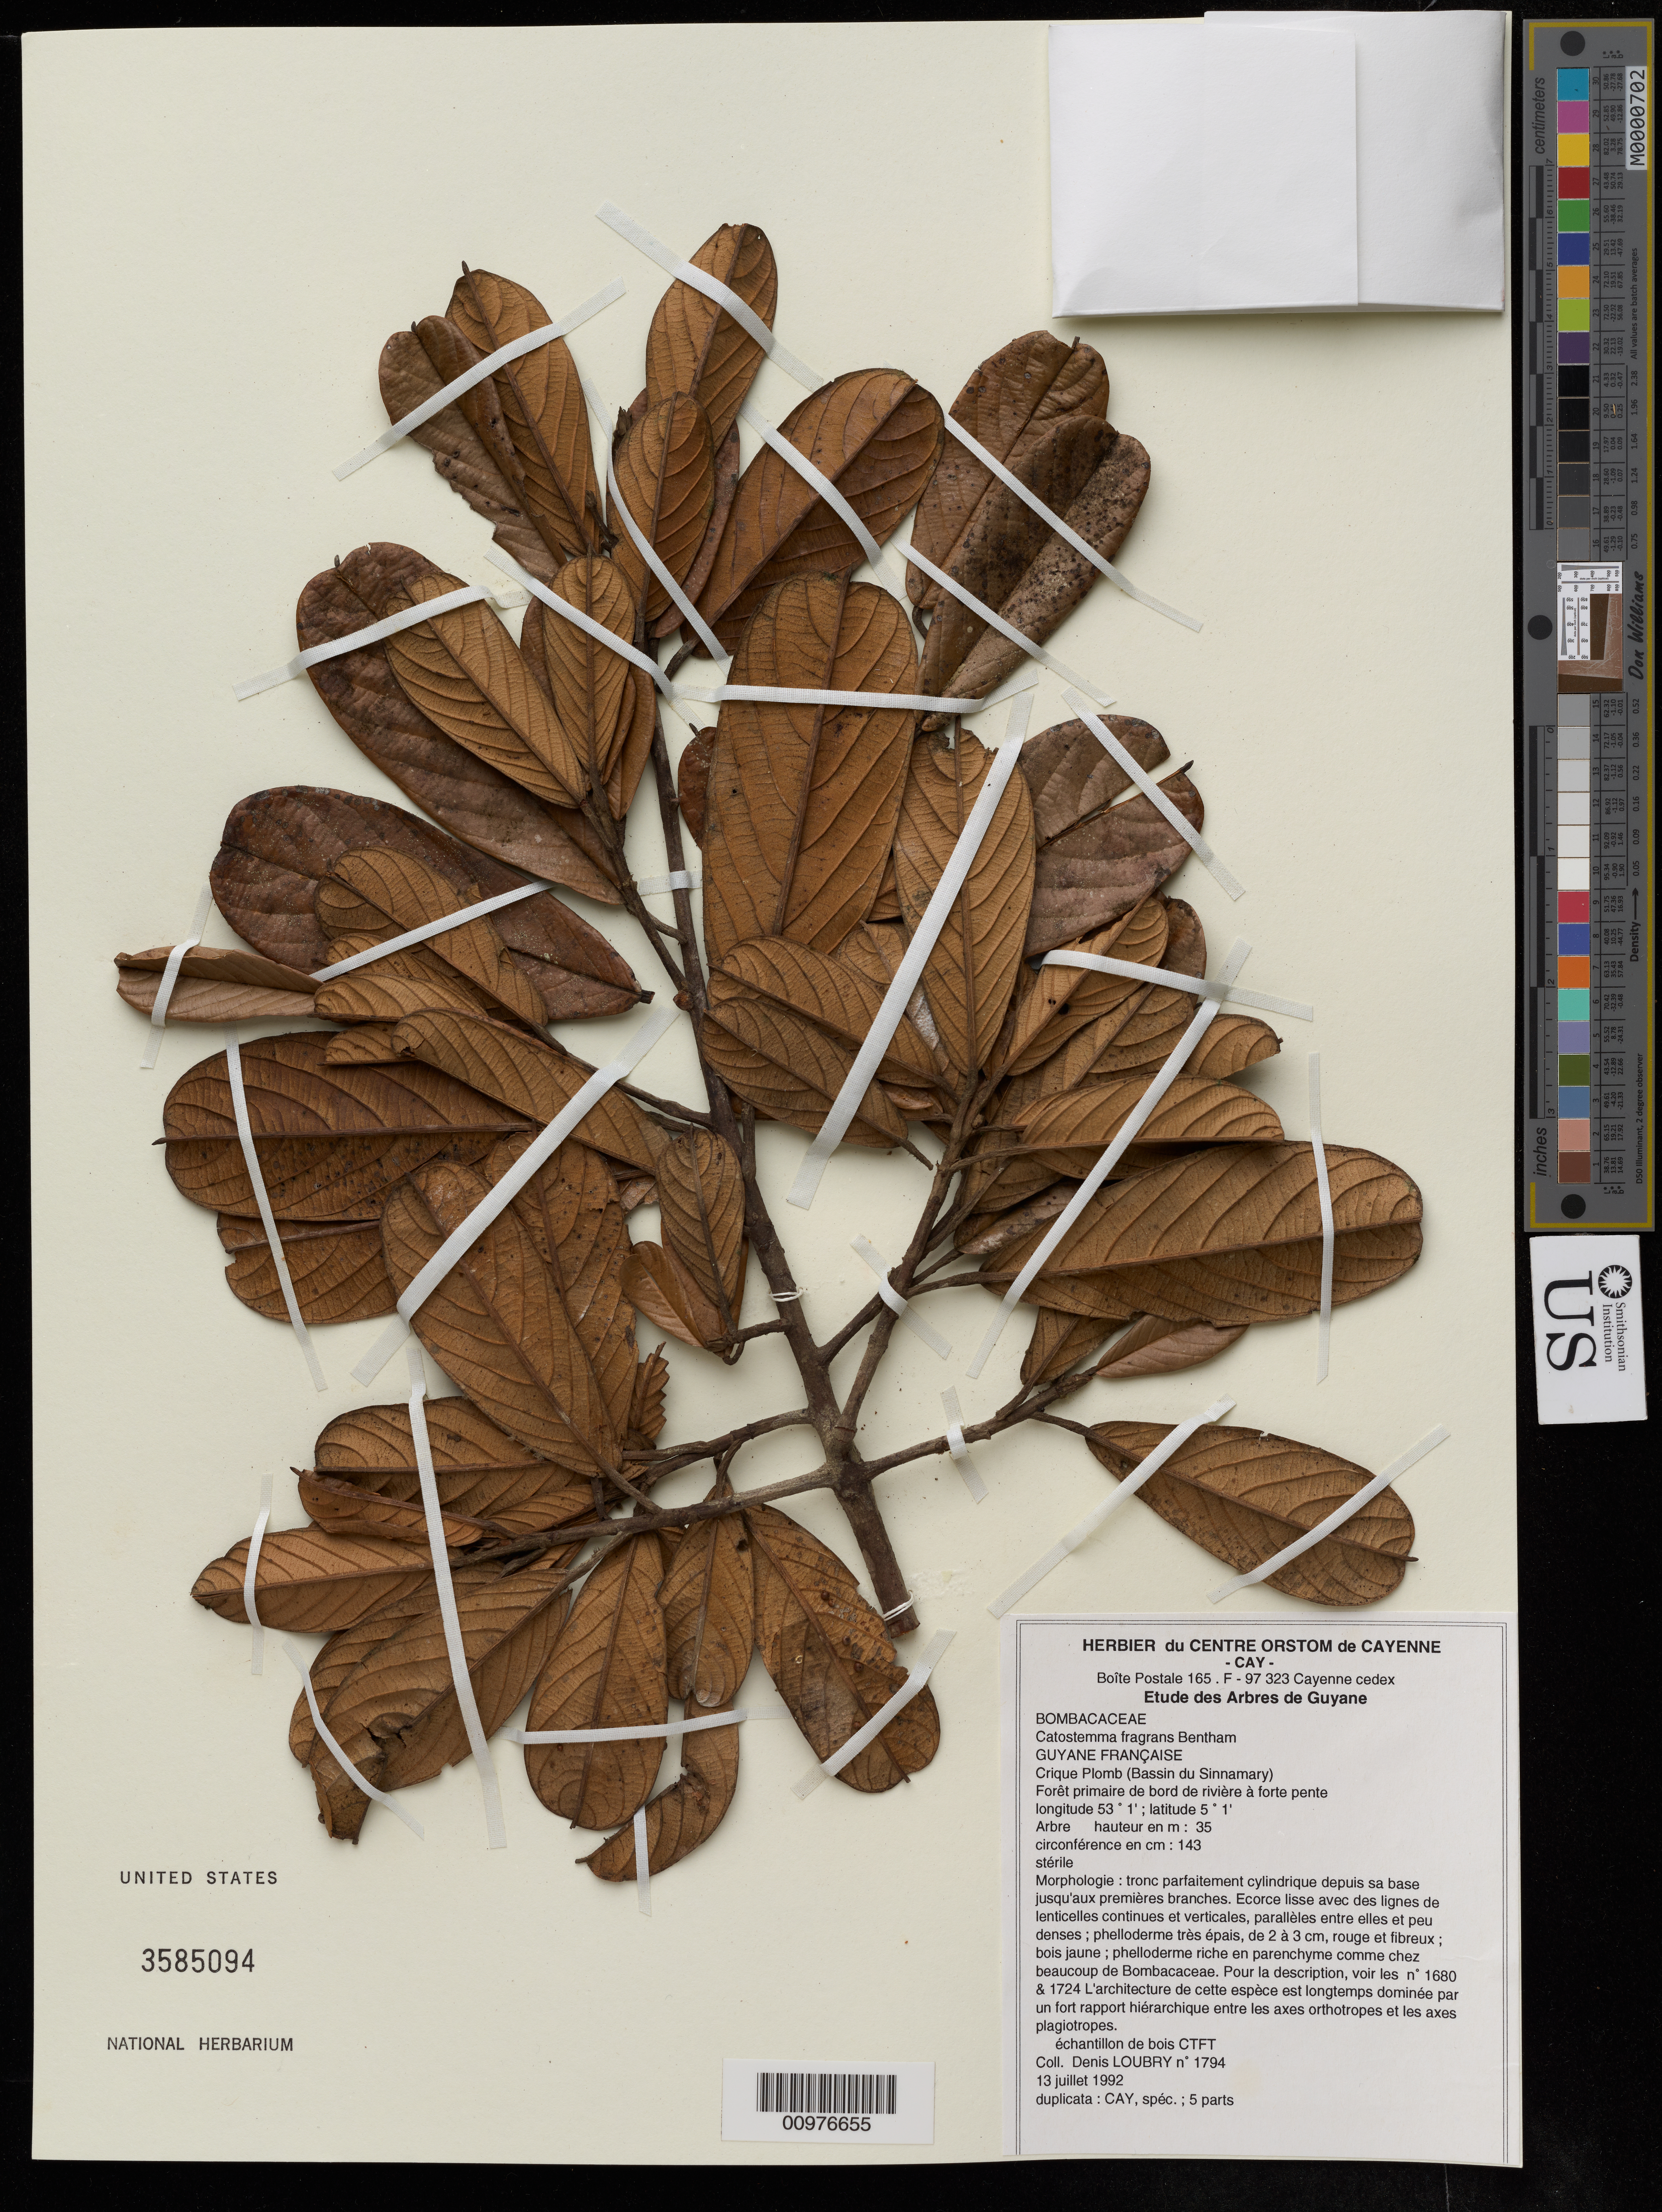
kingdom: Plantae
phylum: Tracheophyta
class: Magnoliopsida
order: Malvales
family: Malvaceae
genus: Catostemma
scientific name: Catostemma fragrans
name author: Benth.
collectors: D. Loubry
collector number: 1794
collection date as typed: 13 juillet 1992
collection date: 1992-07-13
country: French Guiana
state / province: Cayenne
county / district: Sinnamary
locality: Bassin du Sinnamary, Crique Plomb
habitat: Foret primaire de bord de riviere a forte pente.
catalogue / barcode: US 3585094